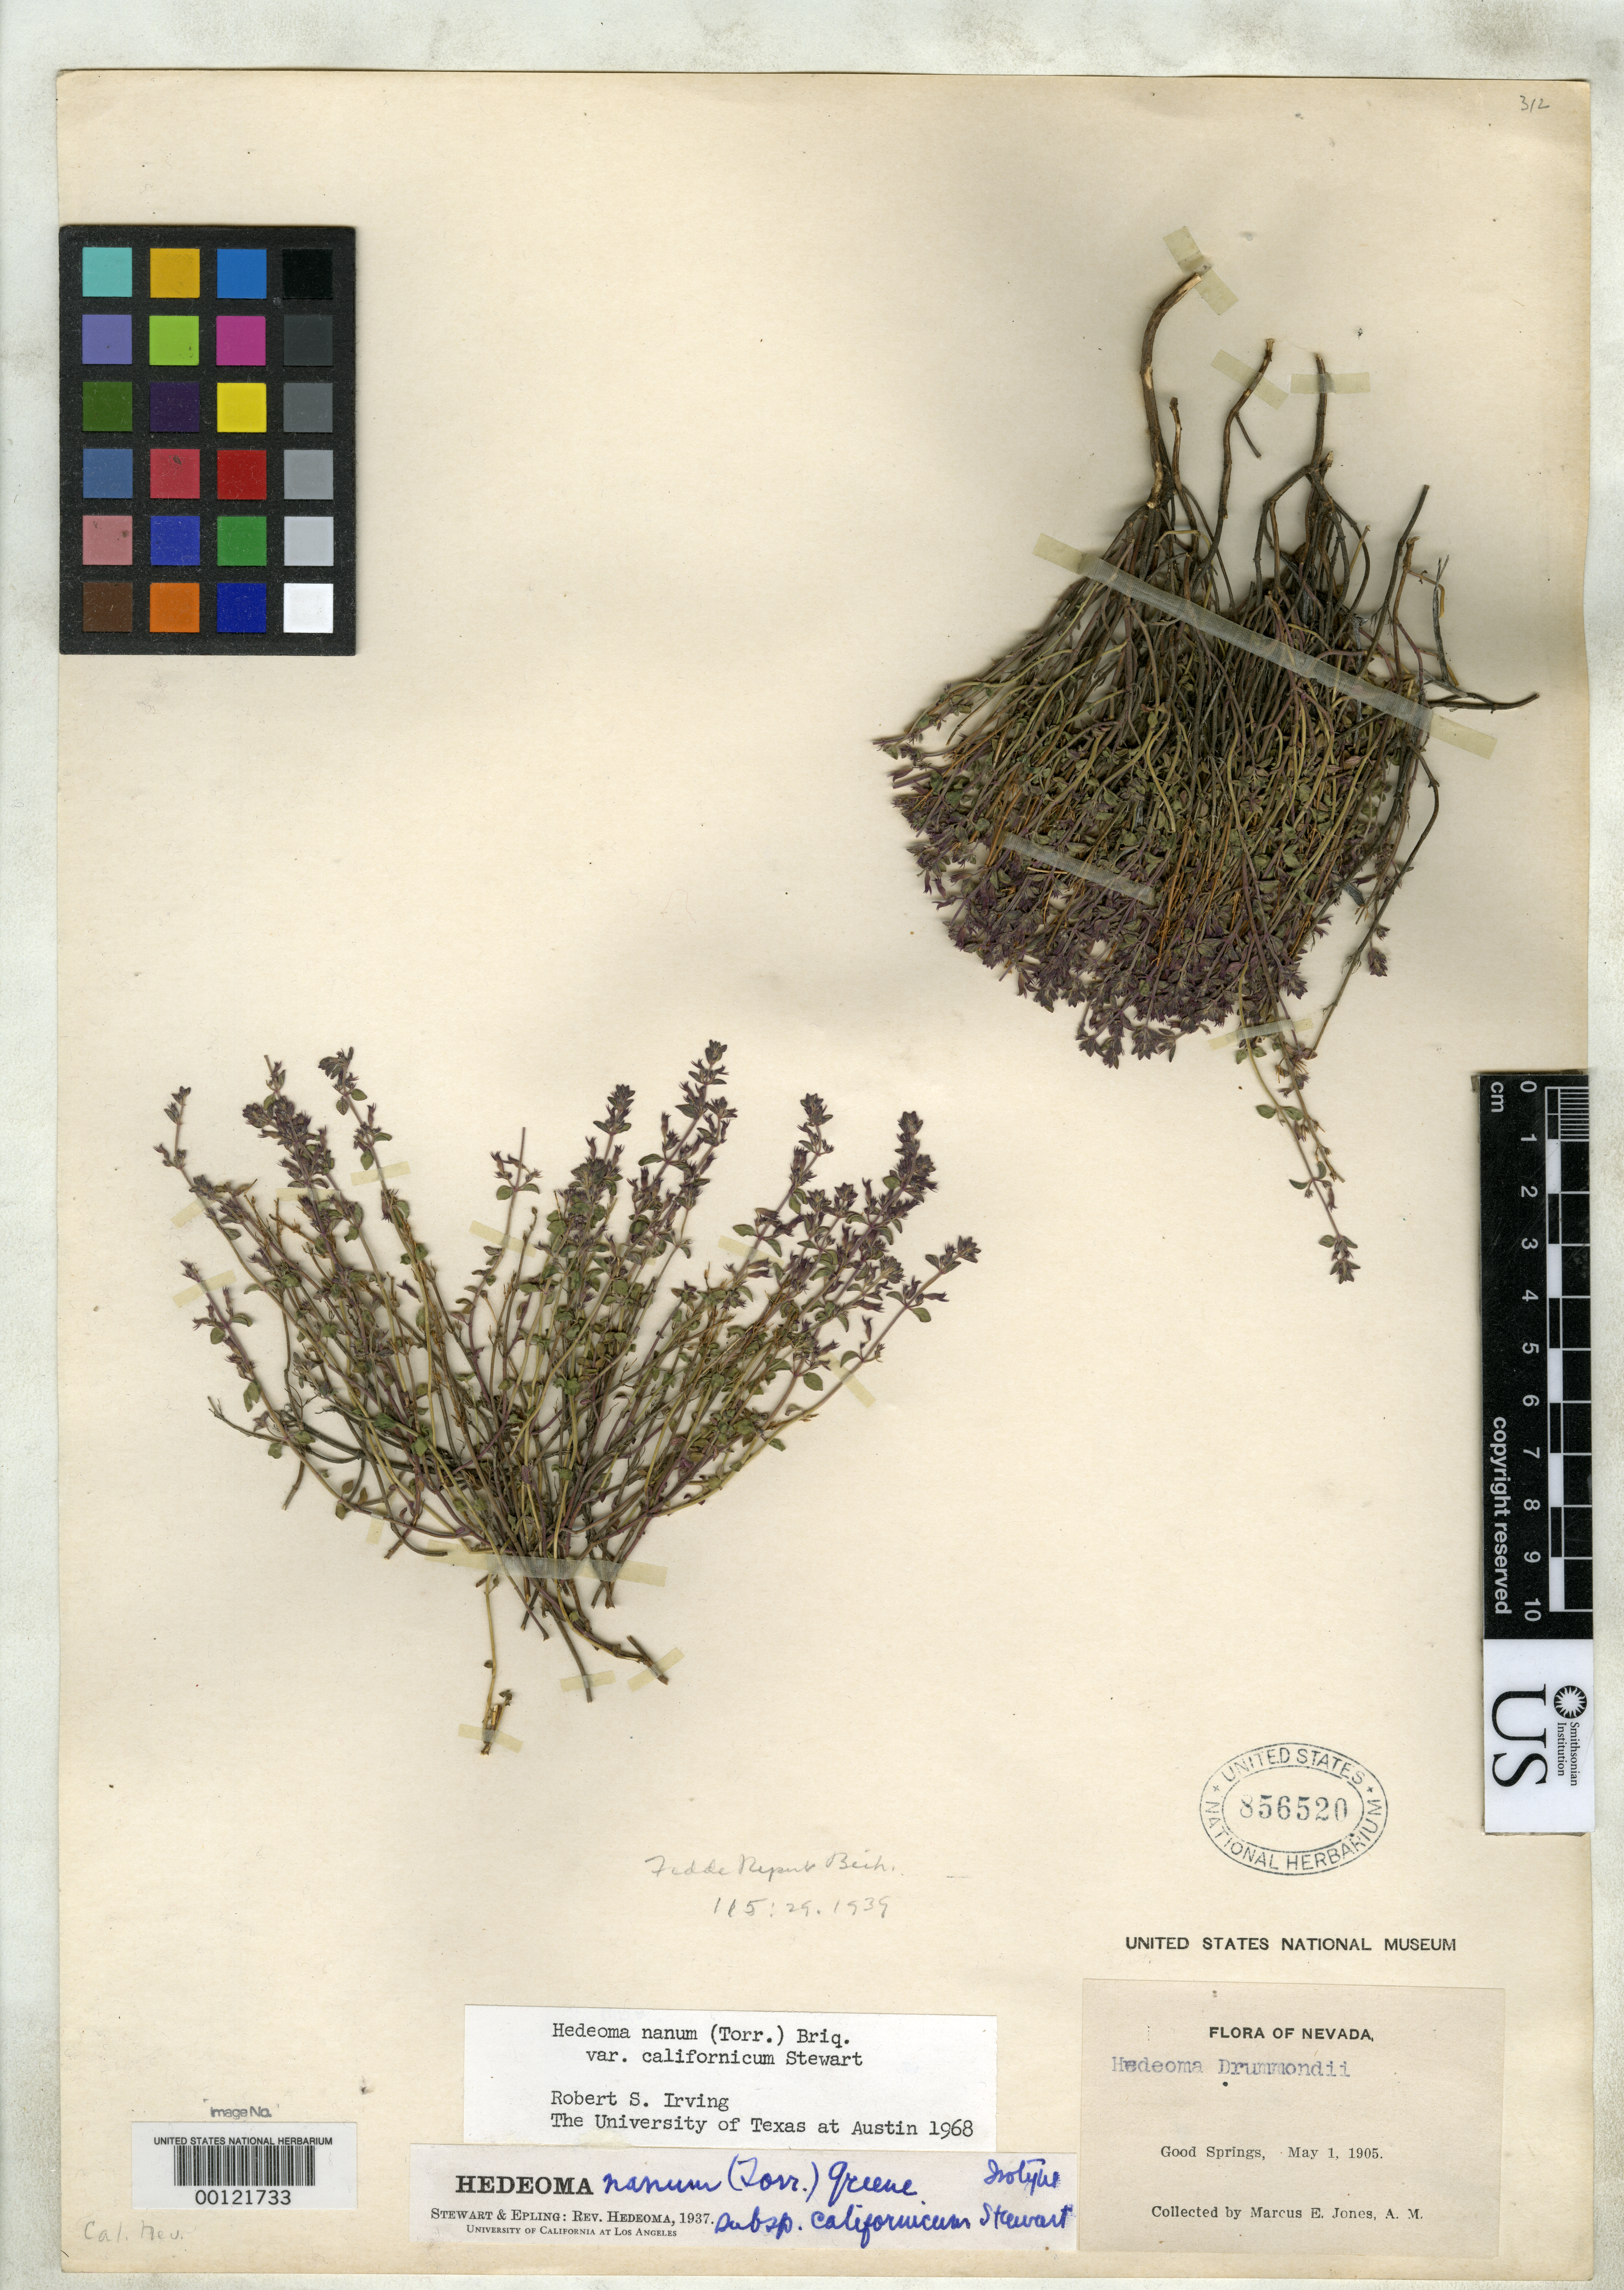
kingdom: Plantae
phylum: Tracheophyta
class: Magnoliopsida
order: Lamiales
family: Lamiaceae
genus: Hedeoma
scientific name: Hedeoma nana subsp. californica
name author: W.S. Stewart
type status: Isotype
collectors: M. E. Jones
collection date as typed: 01 May 1905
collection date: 1905-05-01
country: United States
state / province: Nevada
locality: Goodsprings.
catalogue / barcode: US 856520